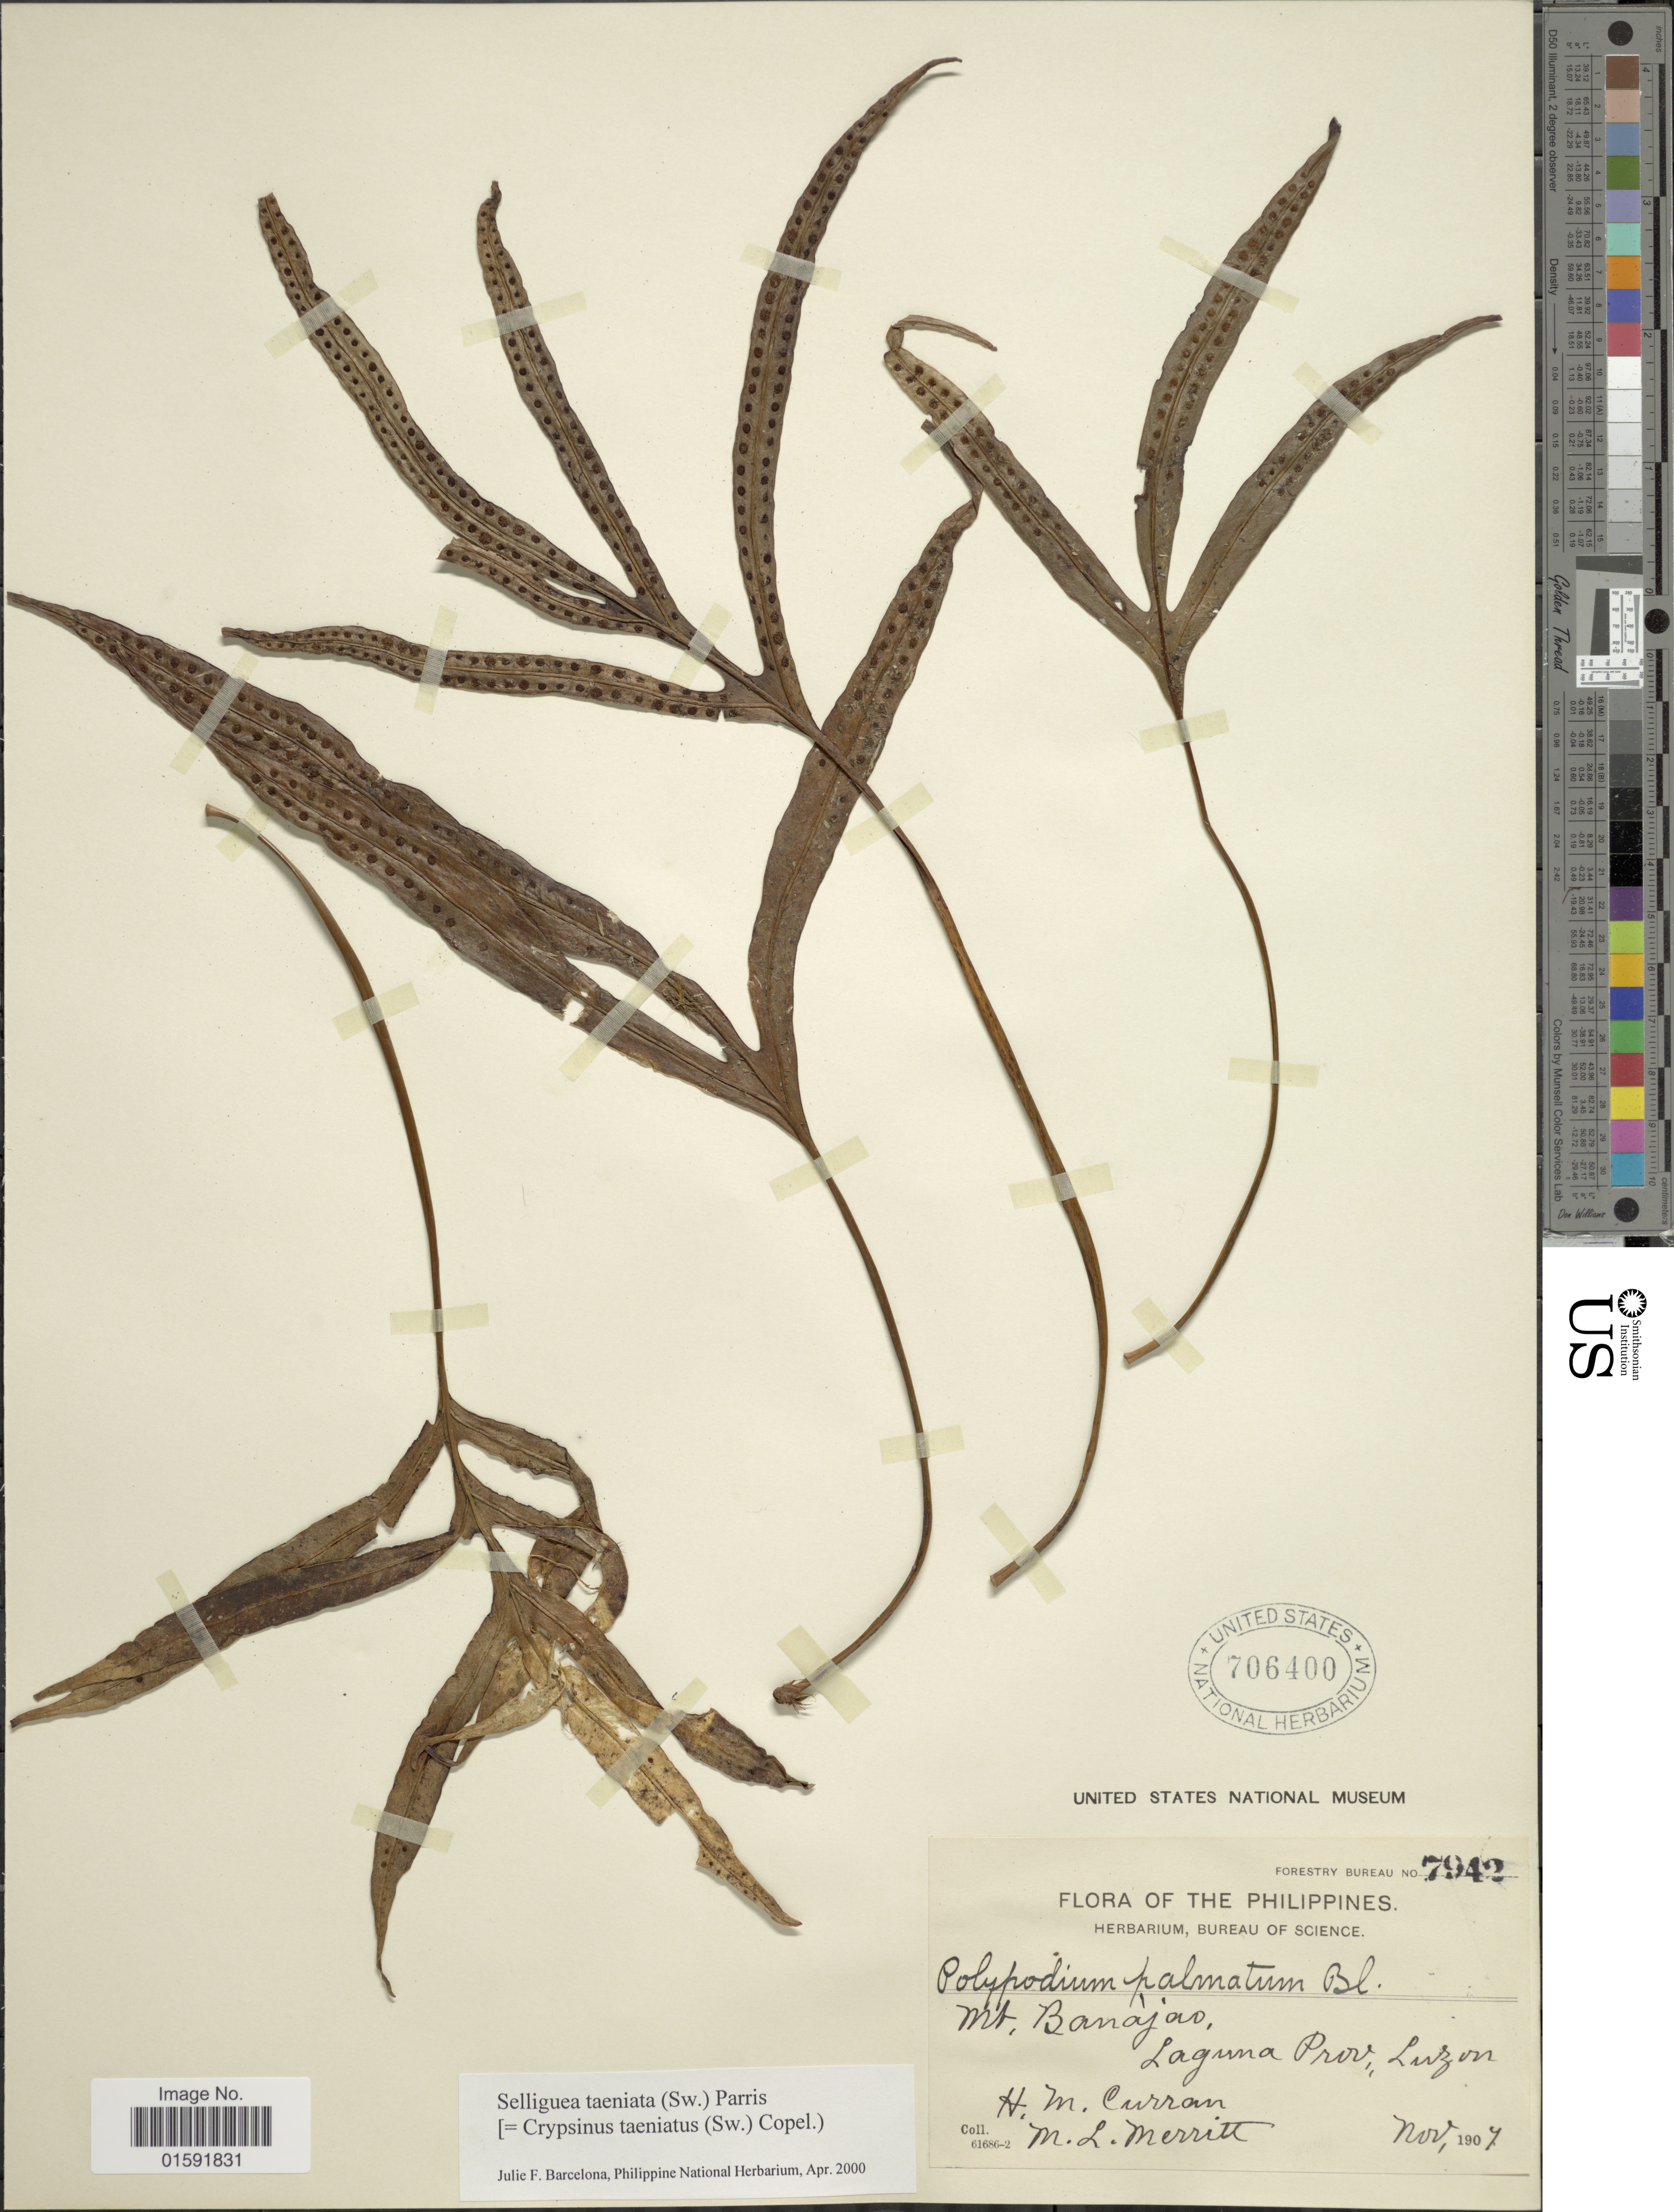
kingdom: Plantae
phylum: Tracheophyta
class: Polypodiopsida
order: Polypodiales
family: Polypodiaceae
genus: Selliguea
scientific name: Selliguea taeniata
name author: Parris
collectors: H. M. Curran & M. L. Merritt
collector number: Forestry Bureau 7942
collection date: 1907-11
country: Philippines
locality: Mt. Banajao, Laguna Prov., Luzon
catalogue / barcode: US 706400